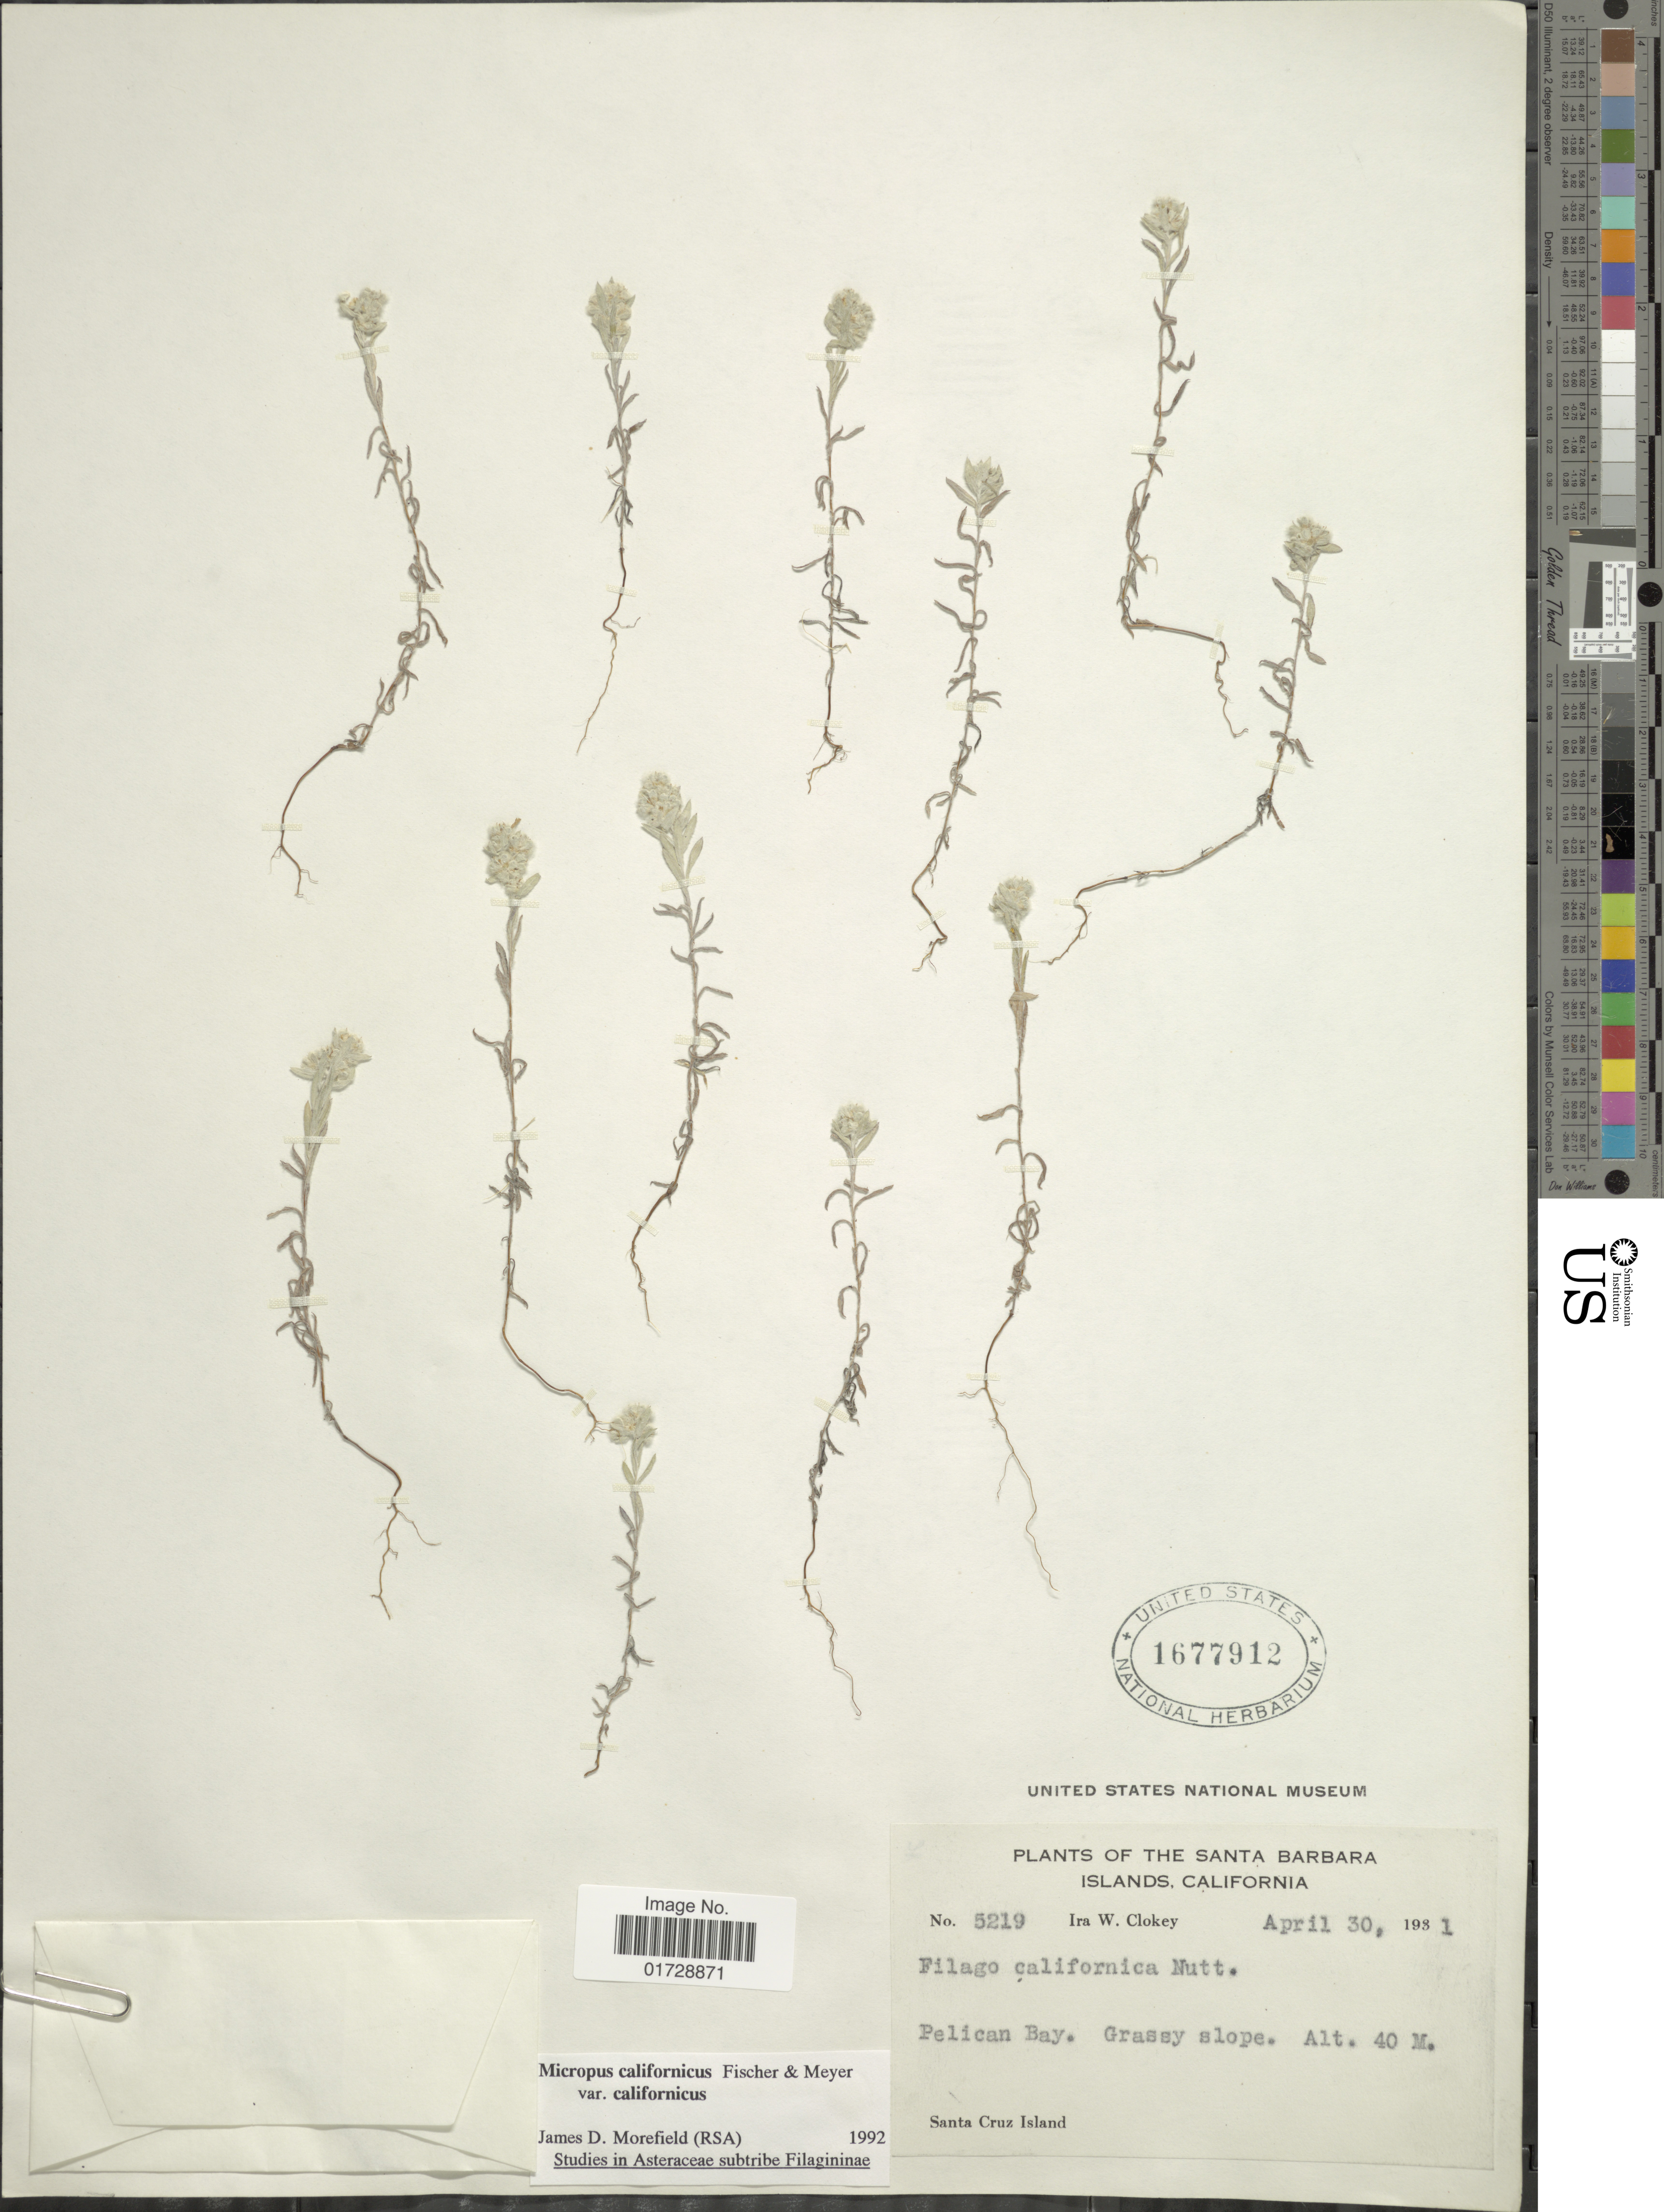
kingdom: Plantae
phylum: Tracheophyta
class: Magnoliopsida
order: Asterales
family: Asteraceae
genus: Micropus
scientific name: Micropus californicus var. californicus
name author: Fisch. & C.A. Mey.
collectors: I. W. Clokey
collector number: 5219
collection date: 1931-04-30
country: United States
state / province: California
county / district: Santa Barbara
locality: Santa Barbara Islands, Pelican Bay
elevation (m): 40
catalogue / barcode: US 1677912